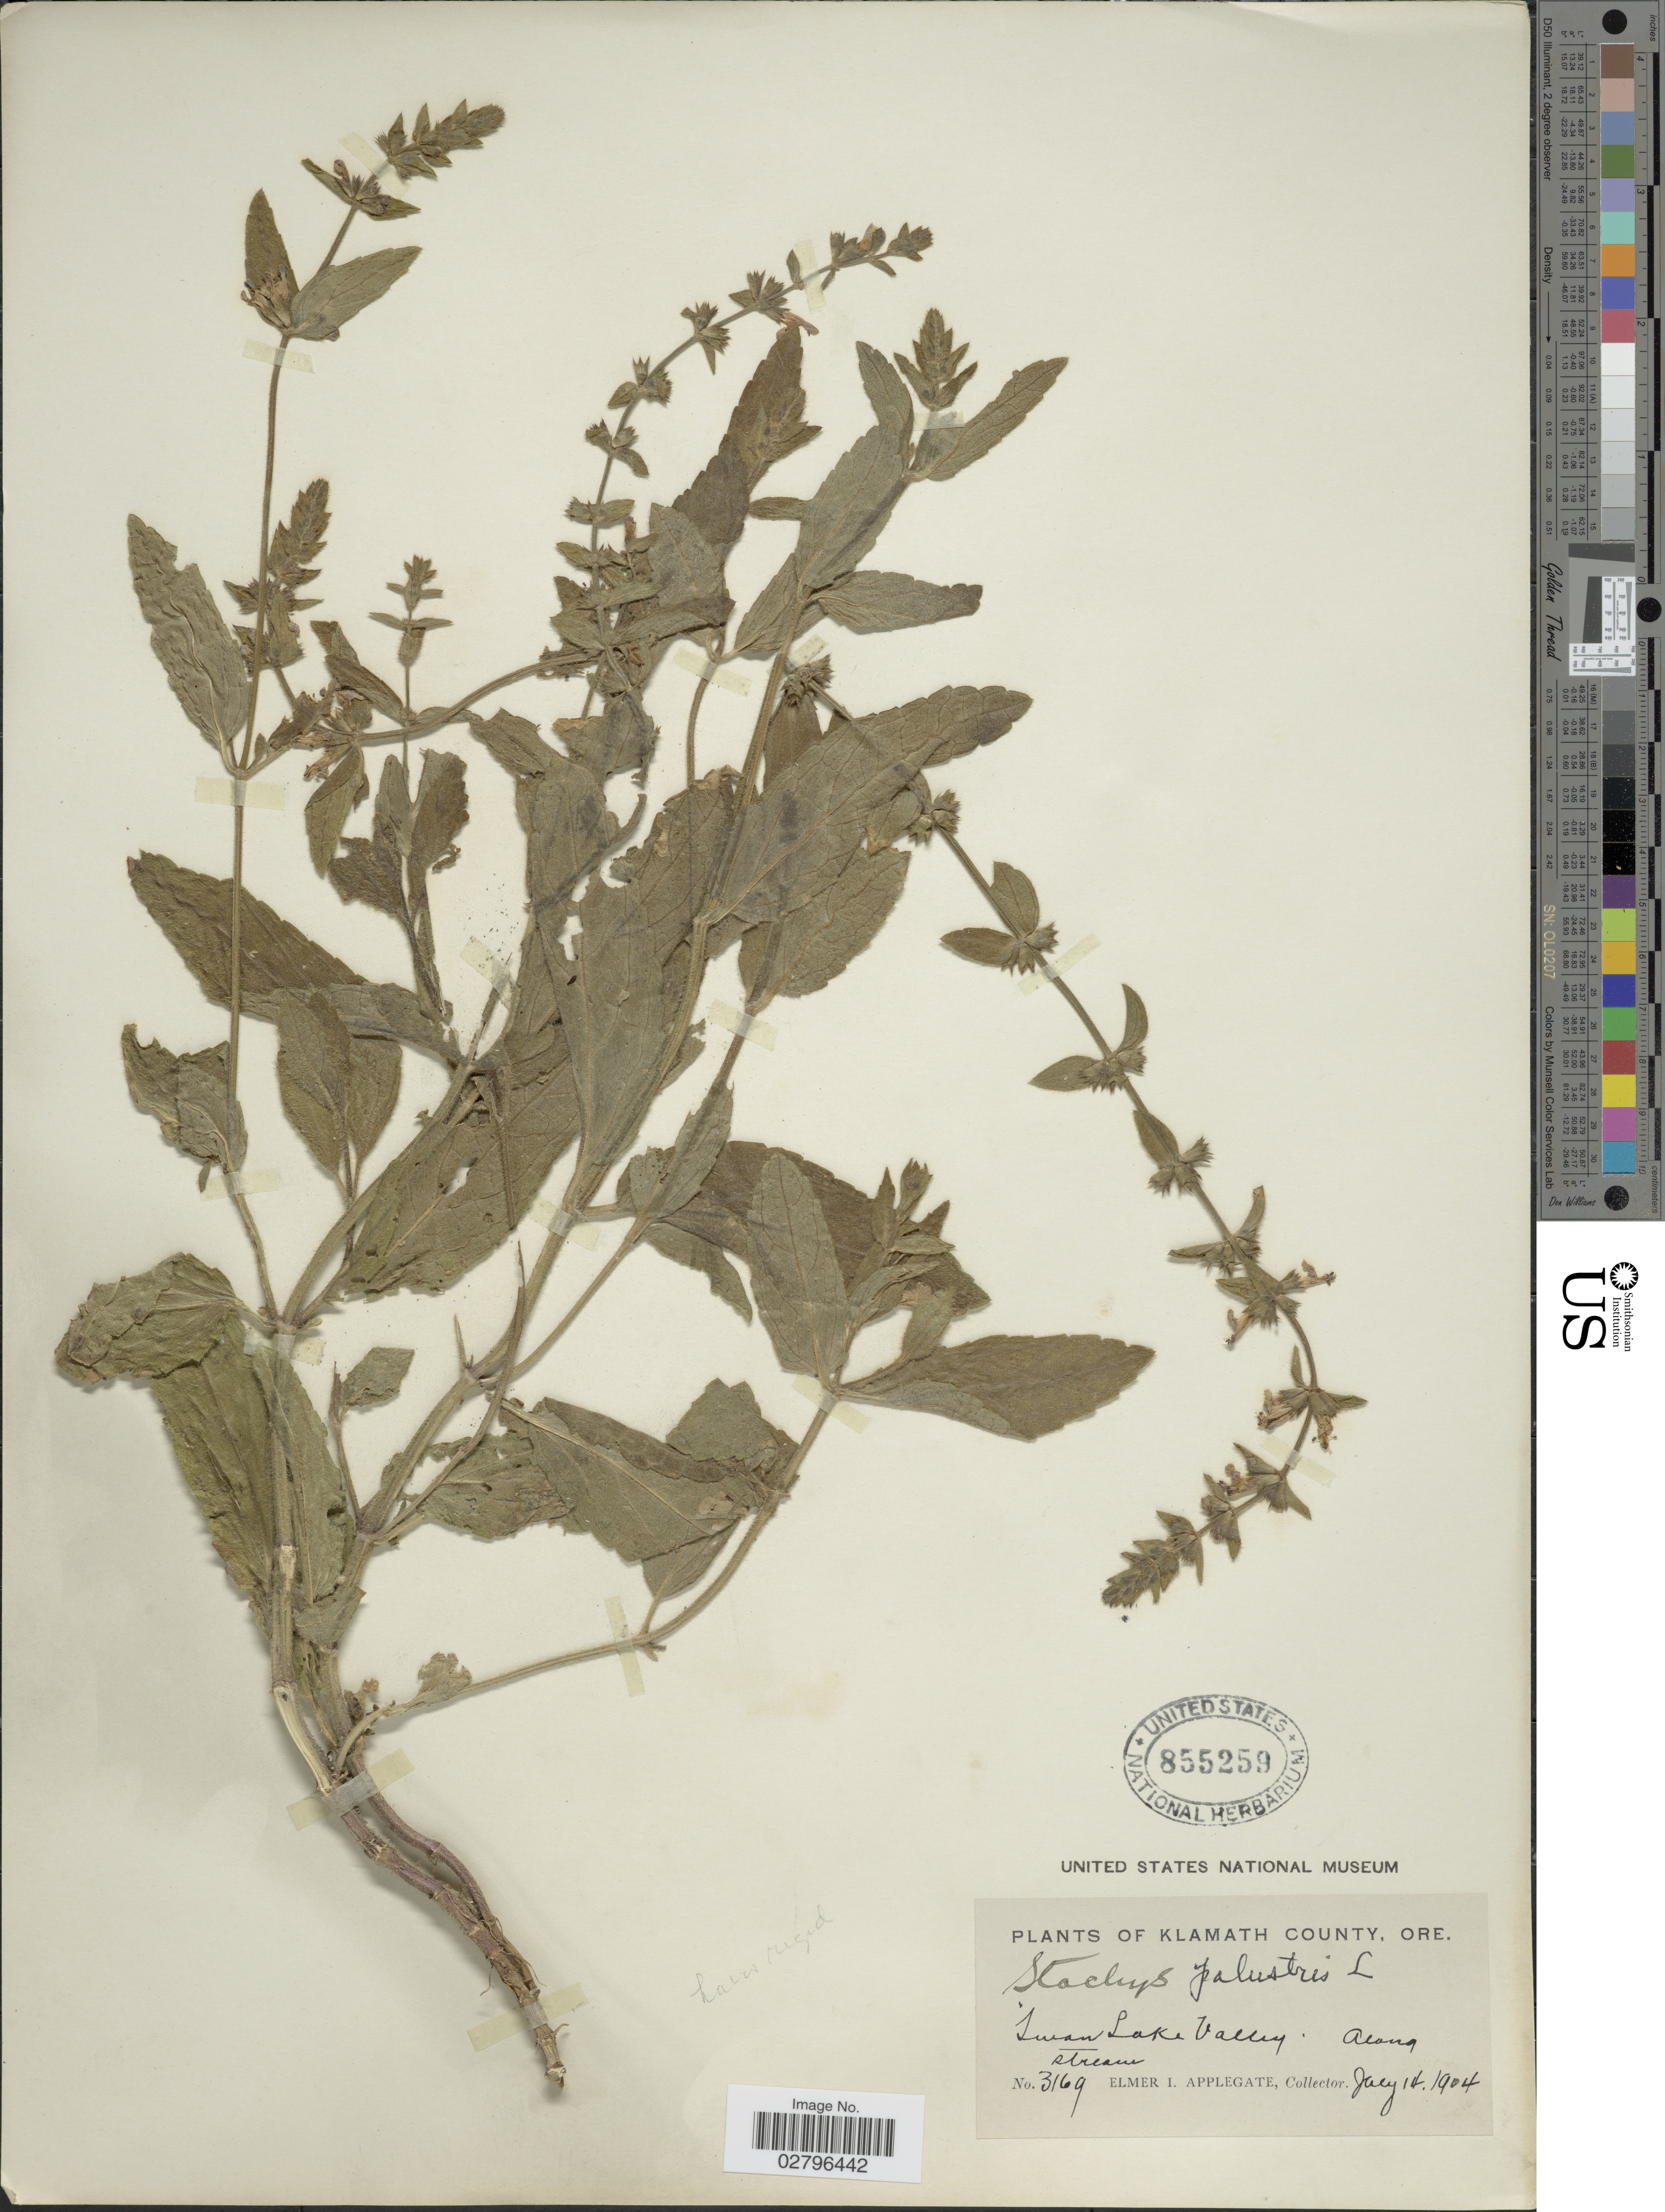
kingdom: Plantae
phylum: Tracheophyta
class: Magnoliopsida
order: Lamiales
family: Lamiaceae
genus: Stachys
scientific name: Stachys palustris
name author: L.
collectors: E. I. Applegate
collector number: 3169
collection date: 1904-07-14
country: United States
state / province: Oregon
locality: Klamath County. Swan Lake Valley.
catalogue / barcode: US 855259